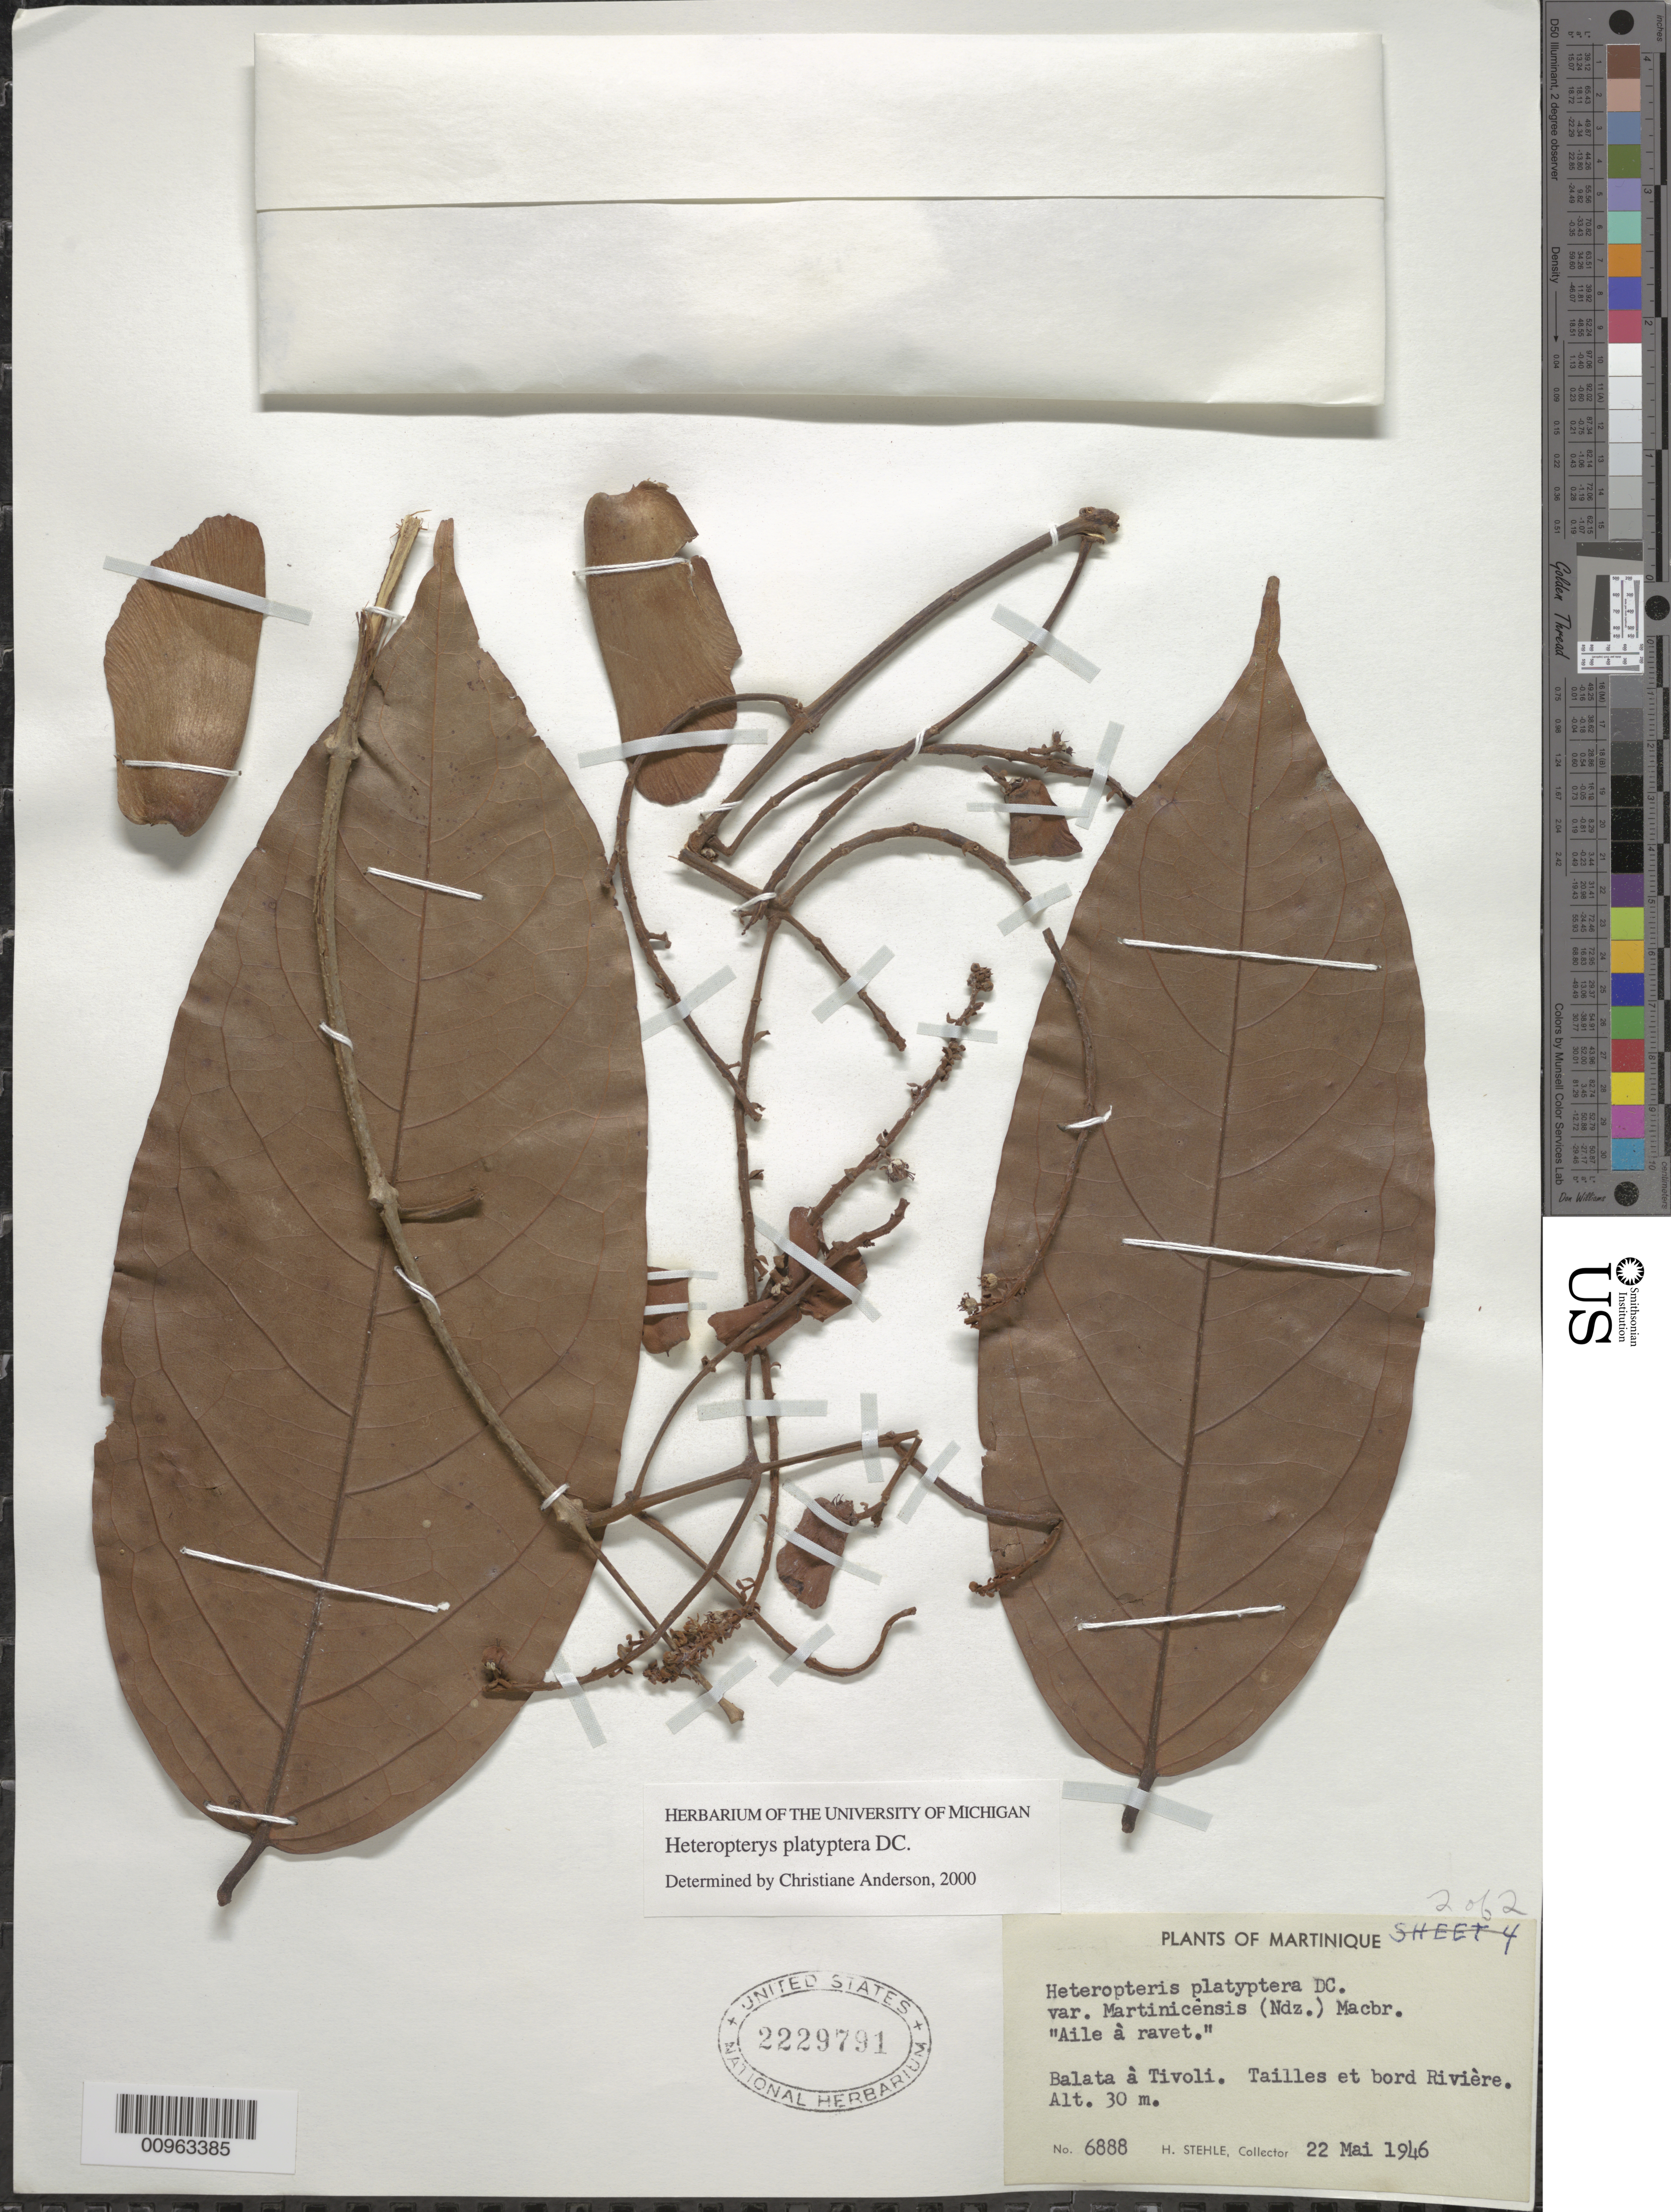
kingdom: Plantae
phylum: Tracheophyta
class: Magnoliopsida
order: Malpighiales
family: Malpighiaceae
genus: Heteropterys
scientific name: Heteropterys platyptera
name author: DC.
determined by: Anderson, C.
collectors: H. Stehlé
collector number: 6888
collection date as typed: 22 May 1946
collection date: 1946-05-22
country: Martinique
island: Martinique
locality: Balata à Tivoli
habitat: Tailles et bord rivière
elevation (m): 30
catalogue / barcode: US 2229791